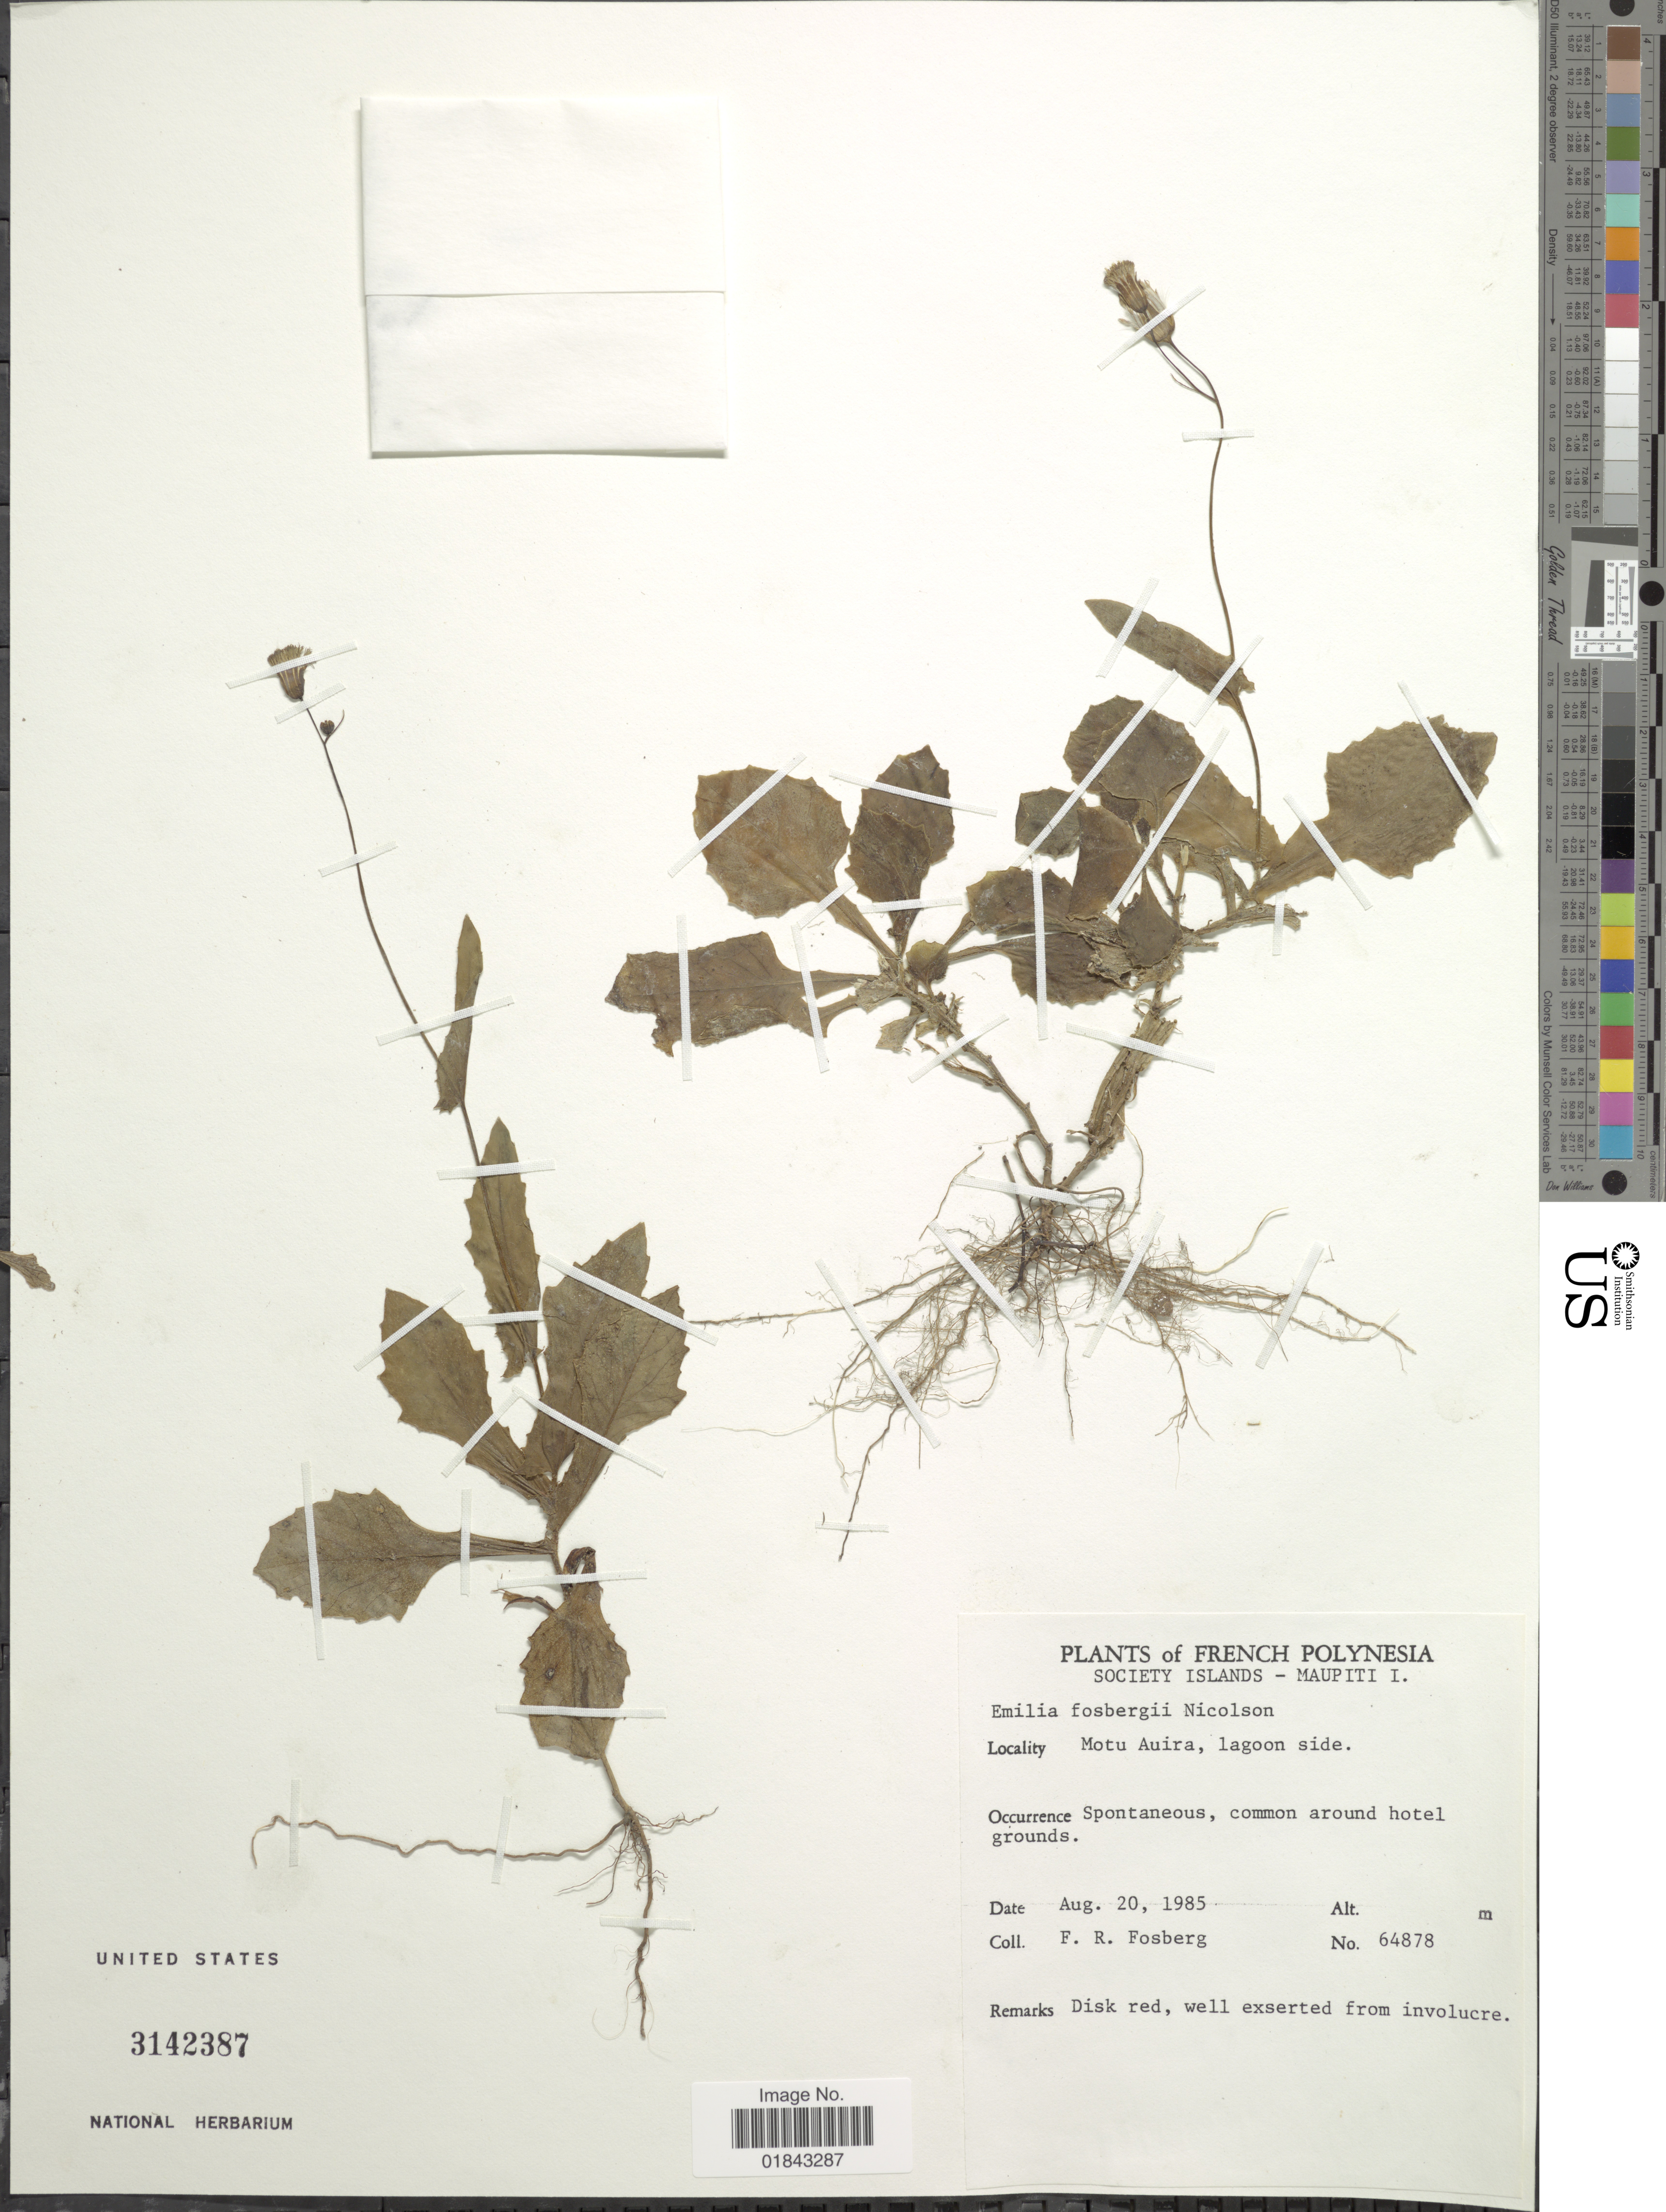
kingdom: Plantae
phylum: Tracheophyta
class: Magnoliopsida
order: Asterales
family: Asteraceae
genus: Emilia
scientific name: Emilia fosbergii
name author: Nicolson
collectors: F. R. Fosberg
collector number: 64878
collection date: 1985-08-20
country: French Polynesia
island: Maupiti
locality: Society Islands, Maupiti I., Motu Auira, lagoon side, common around hotel grounds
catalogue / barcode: US 3142387